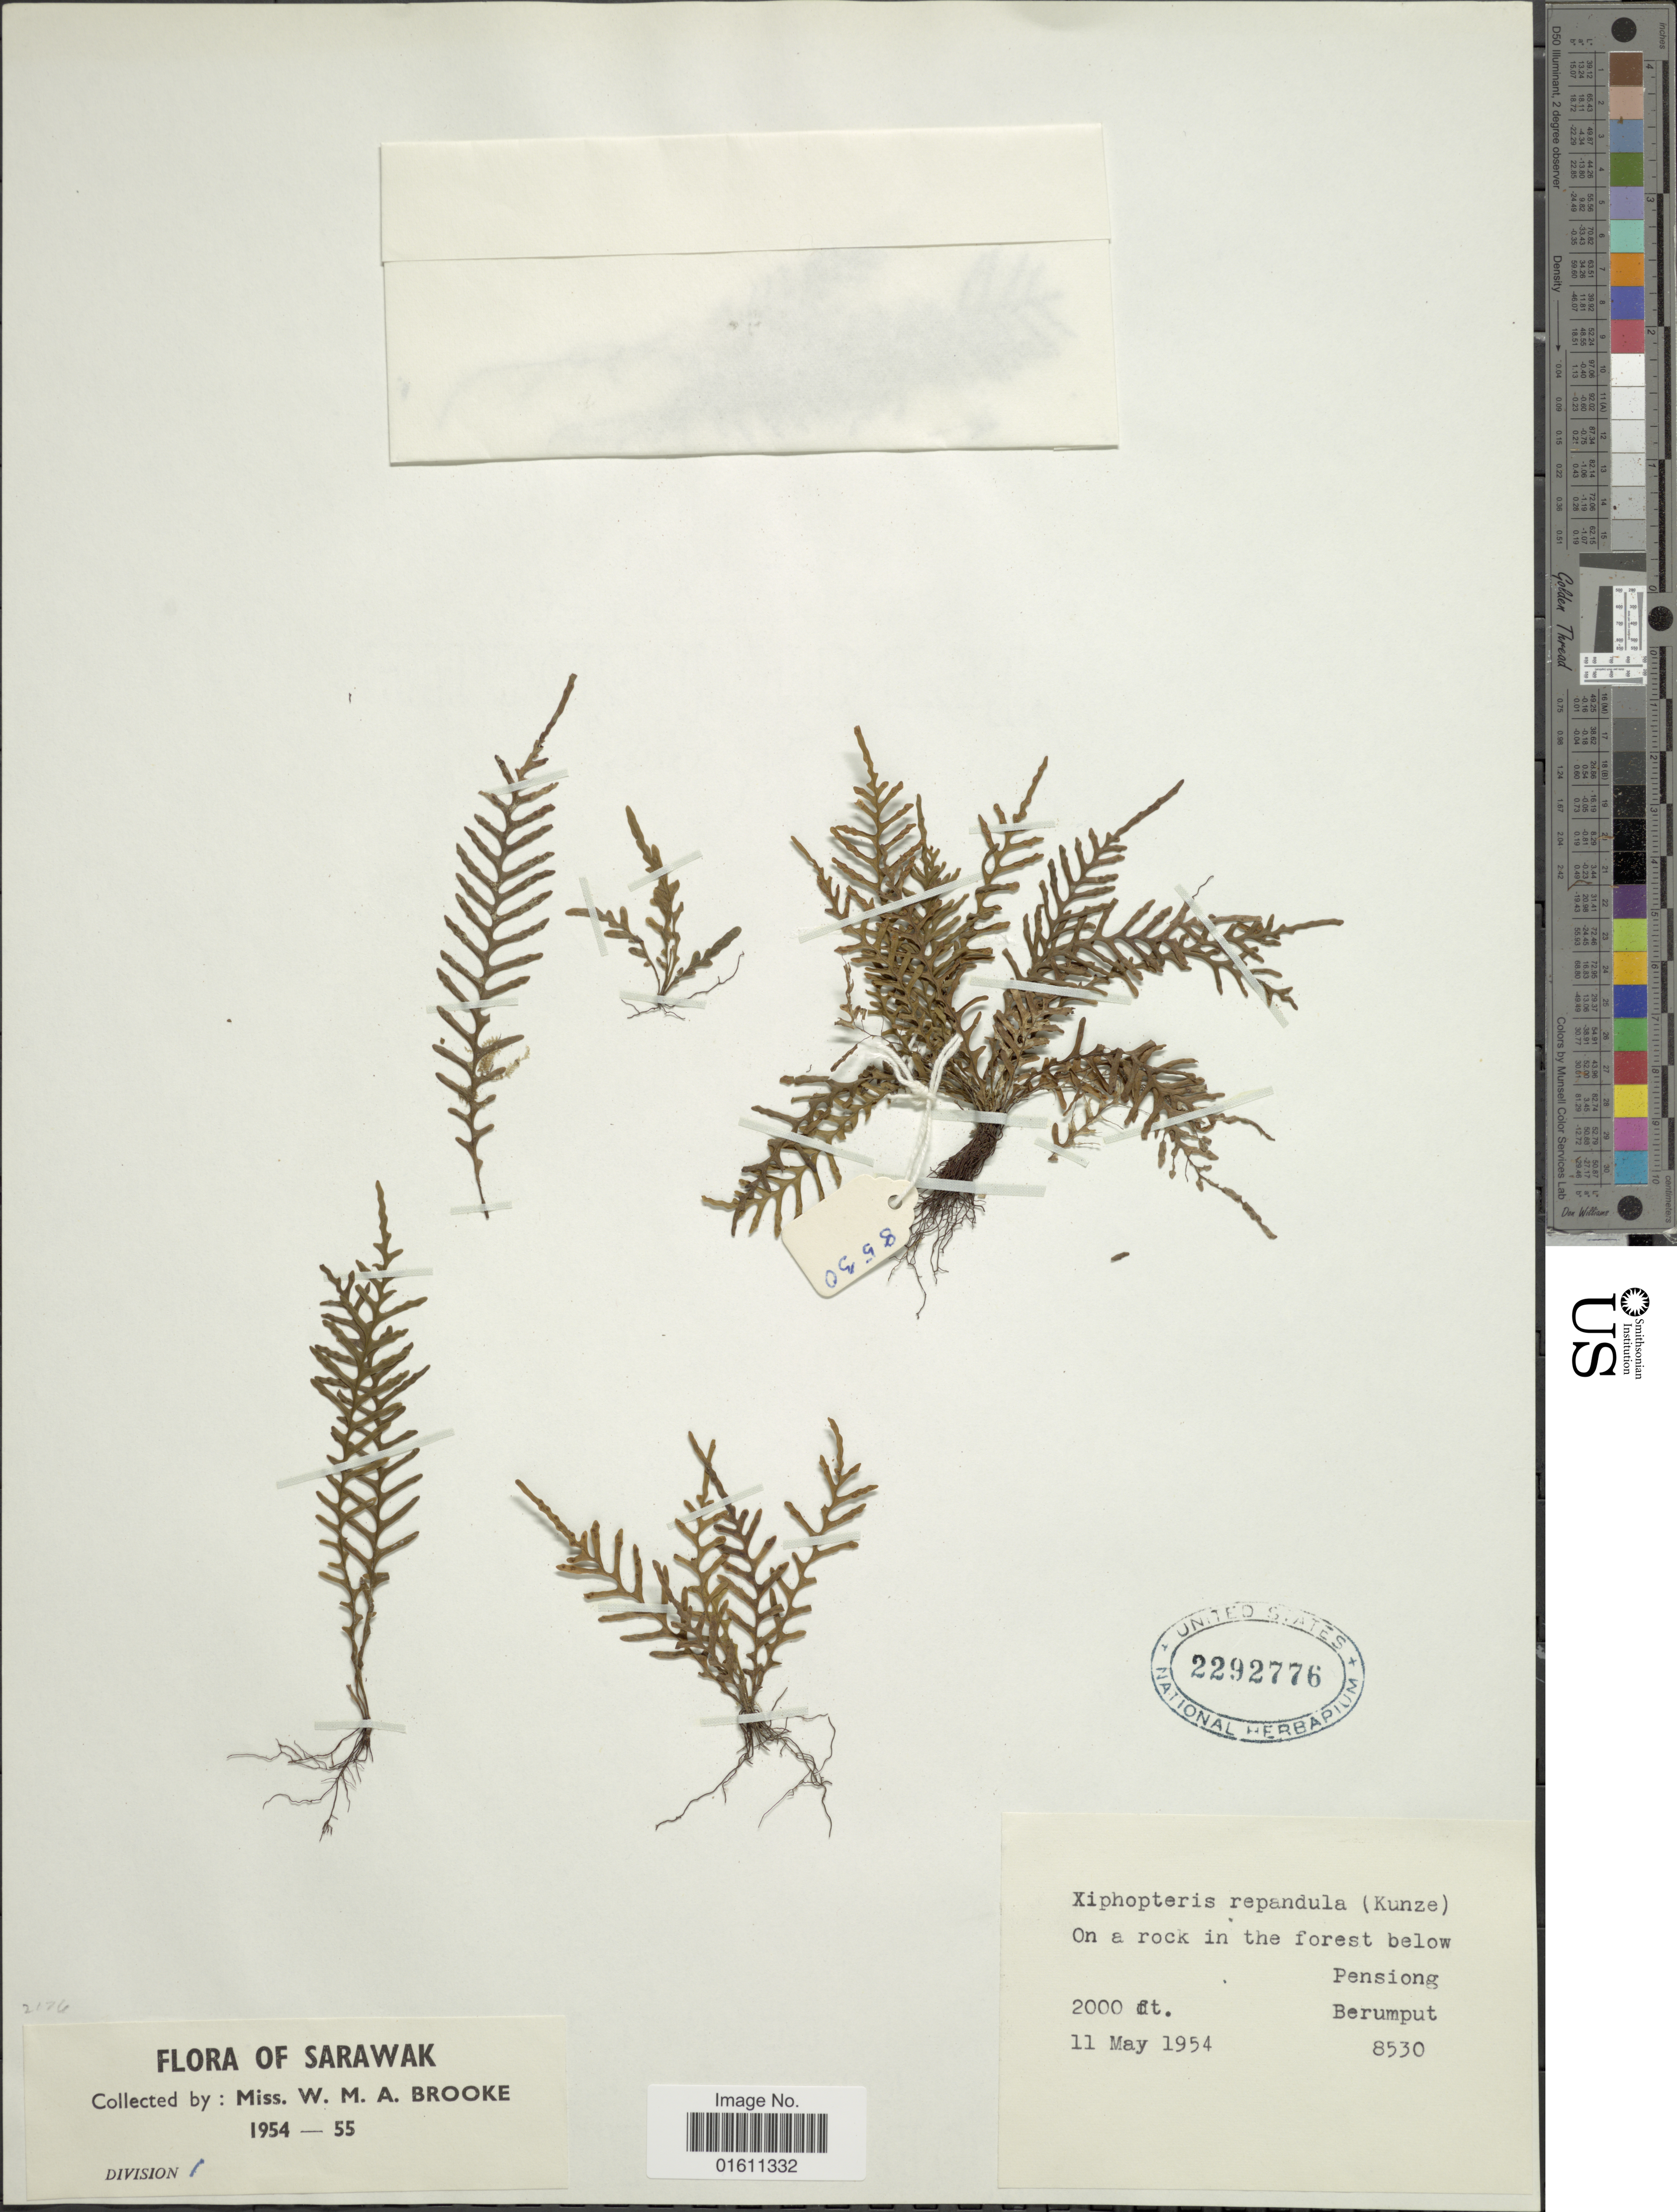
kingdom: Plantae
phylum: Tracheophyta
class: Polypodiopsida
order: Polypodiales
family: Polypodiaceae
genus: Tomophyllum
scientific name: Tomophyllum repandulum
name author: (Kunze ex Mett.) Parris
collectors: W. Brooke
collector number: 8530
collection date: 1954-05-11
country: Malaysia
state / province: Sarawak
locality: Sarawak, below Pensiong Berumput.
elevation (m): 610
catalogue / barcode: US 2292776